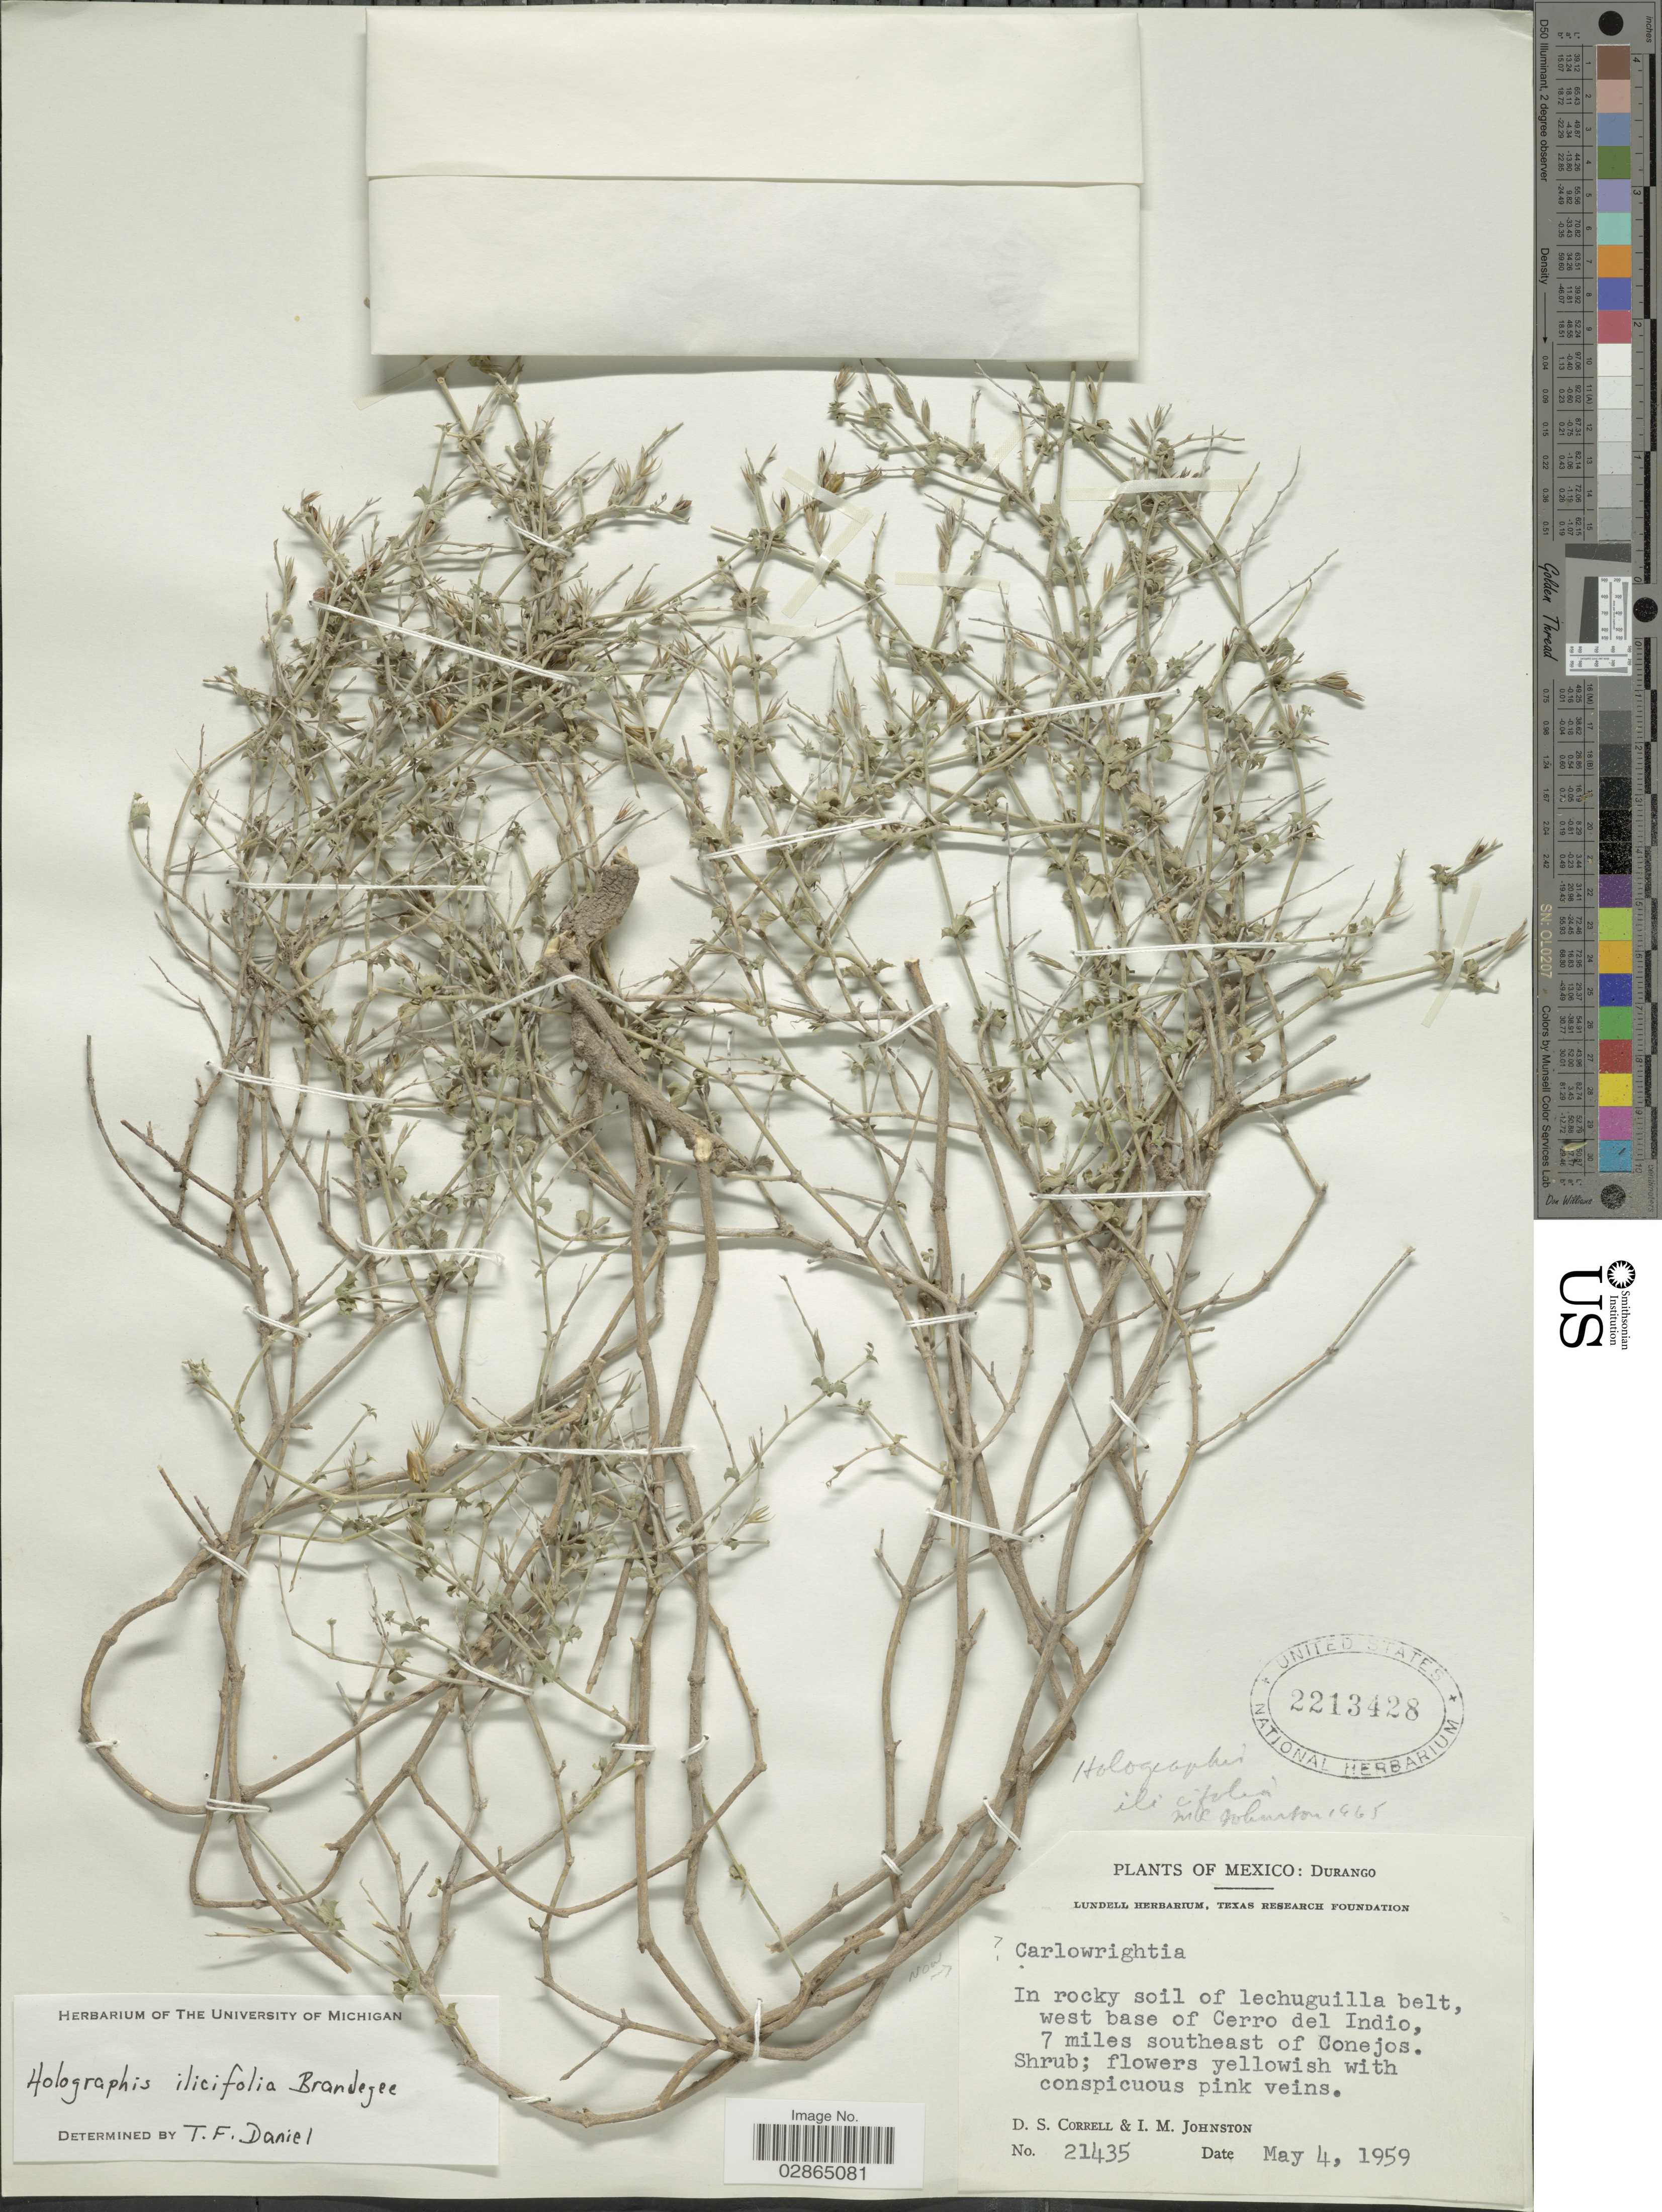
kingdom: Plantae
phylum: Tracheophyta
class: Magnoliopsida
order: Lamiales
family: Acanthaceae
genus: Holographis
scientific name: Holographis ilicifolia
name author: Brandegee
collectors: D. S. Correll & I.M. Johnston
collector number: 21435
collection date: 1959-05-04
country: Mexico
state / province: Durango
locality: West base of Cerro del Indio, 7 miles southeast of Conejos.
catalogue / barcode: US 2213428